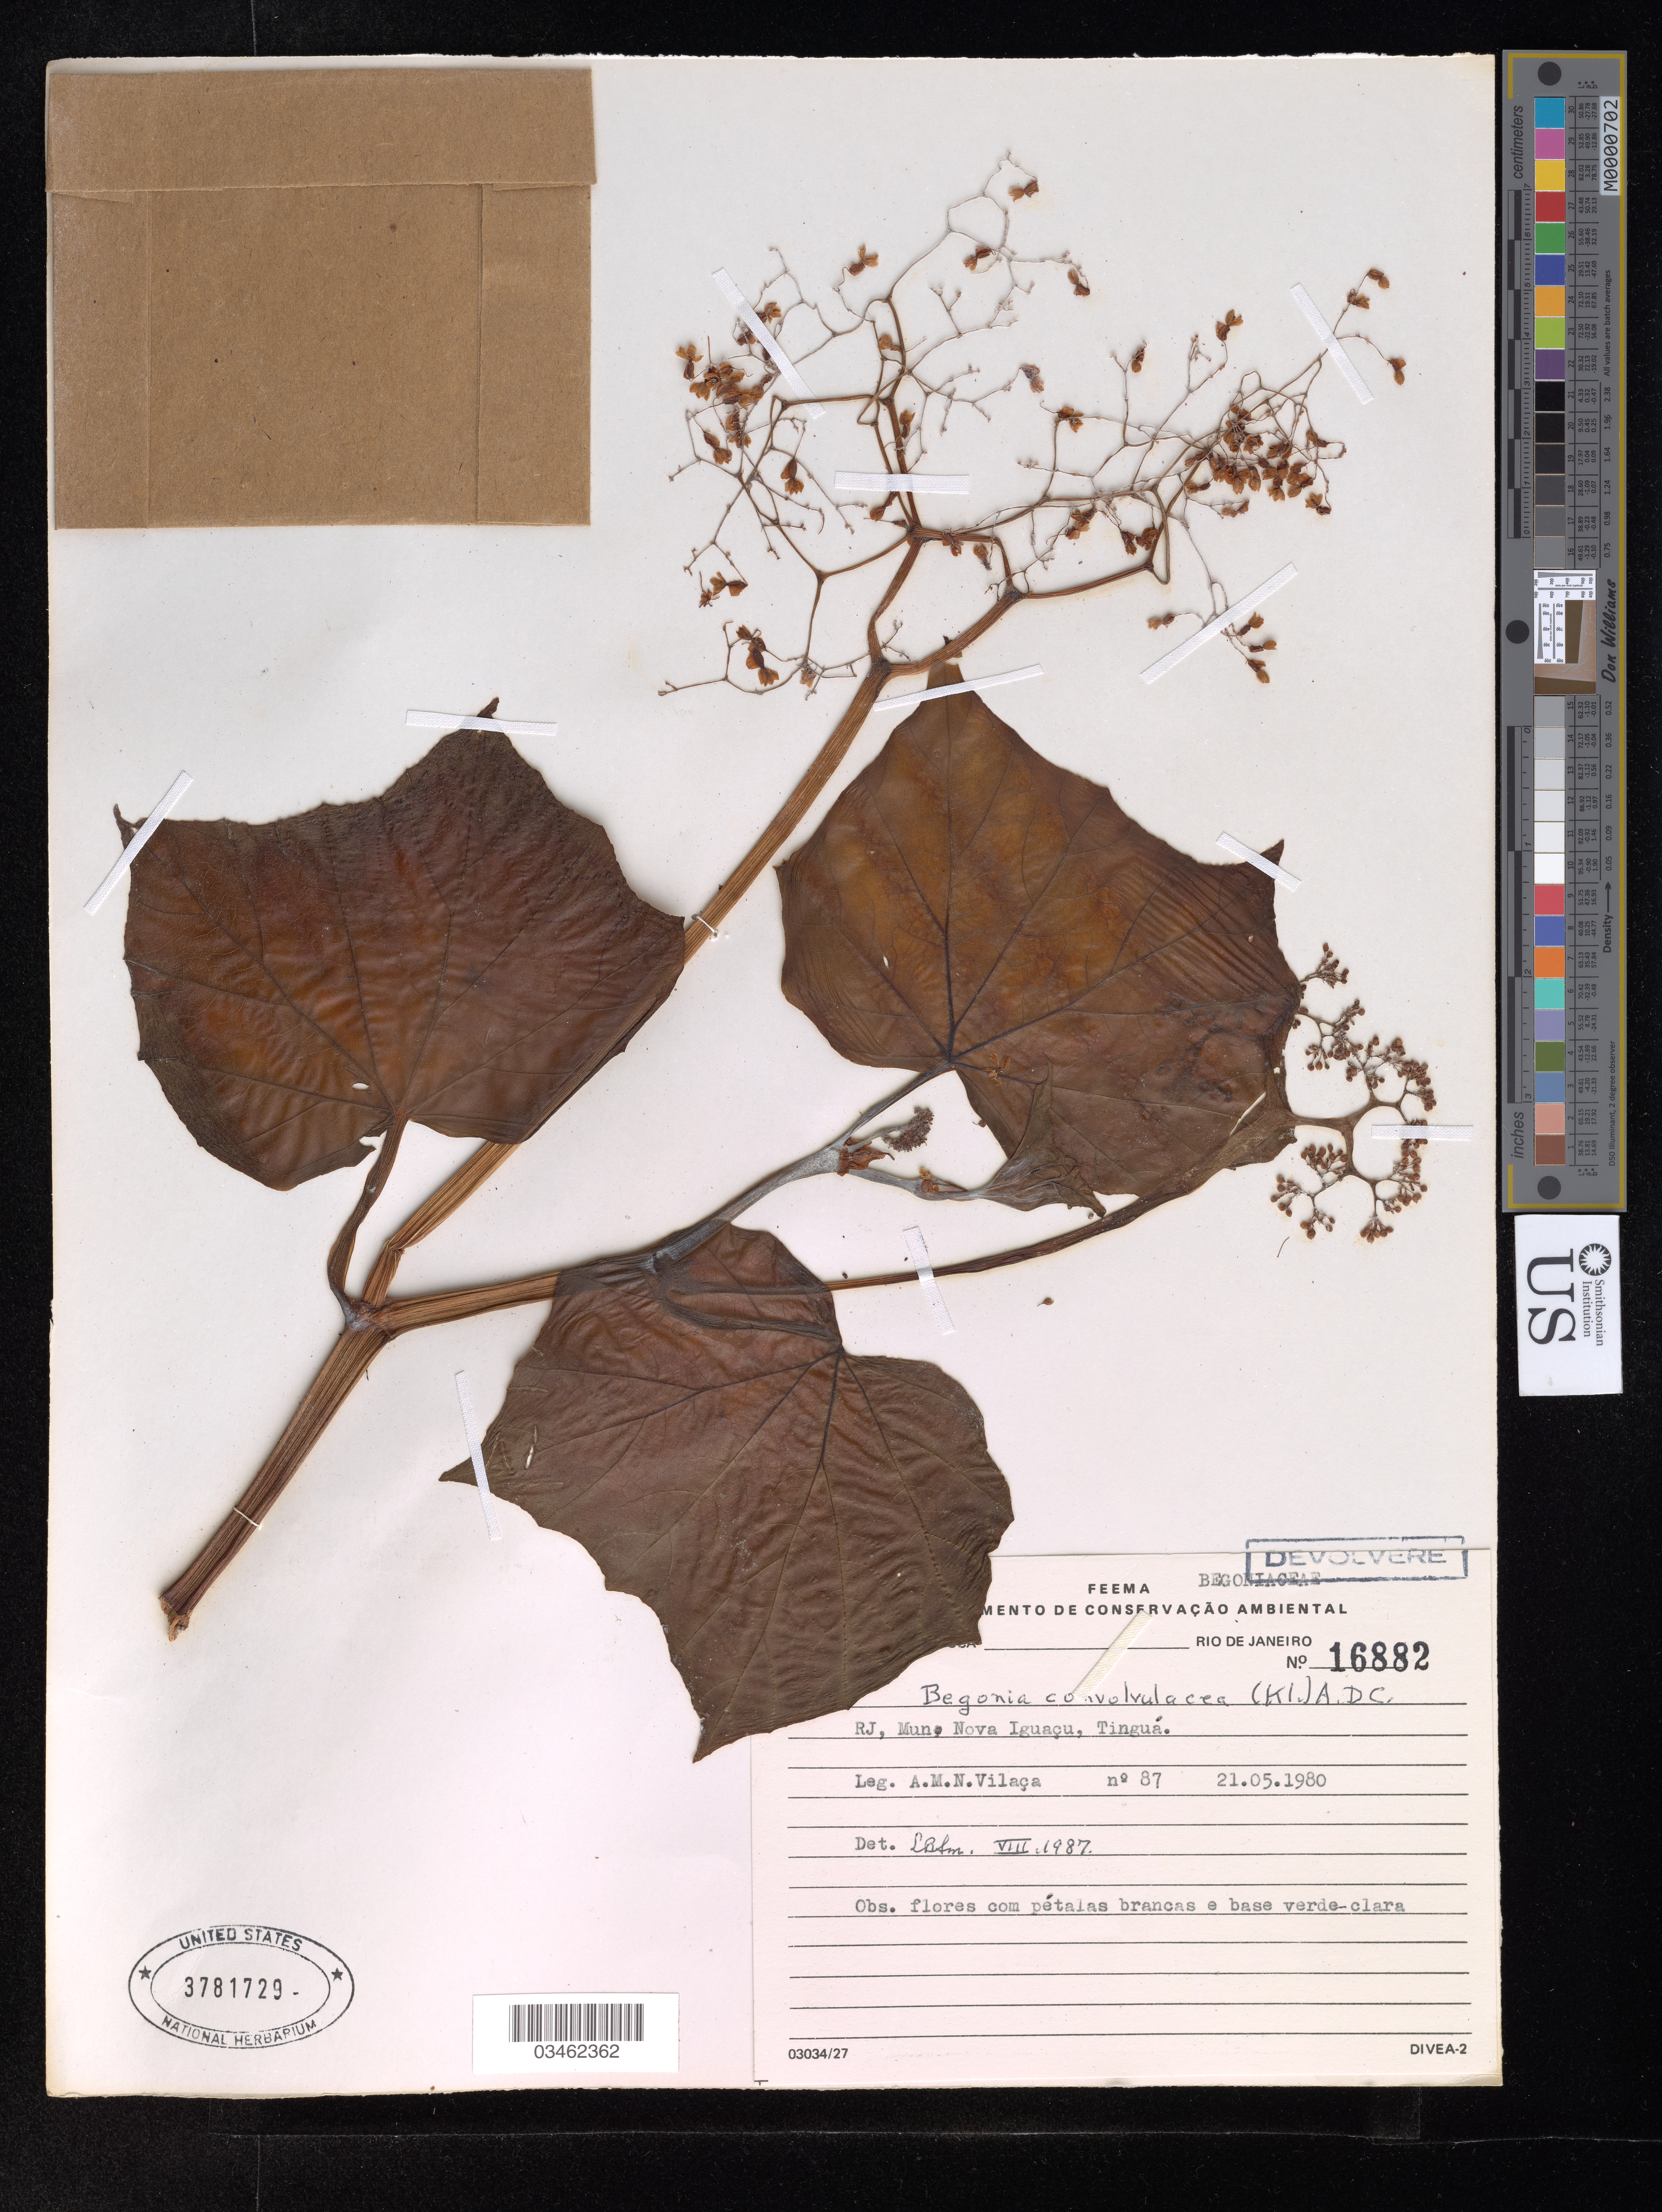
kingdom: Plantae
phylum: Tracheophyta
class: Magnoliopsida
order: Cucurbitales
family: Begoniaceae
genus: Begonia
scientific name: Begonia convolvulacea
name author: (Klotzsch) A. DC.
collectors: A. Vilaça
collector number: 87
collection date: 1980-05-21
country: Brazil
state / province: Rio de Janeiro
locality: RJ, Mun. Nova Igauçu, Tinguá.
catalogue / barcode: US 3781729